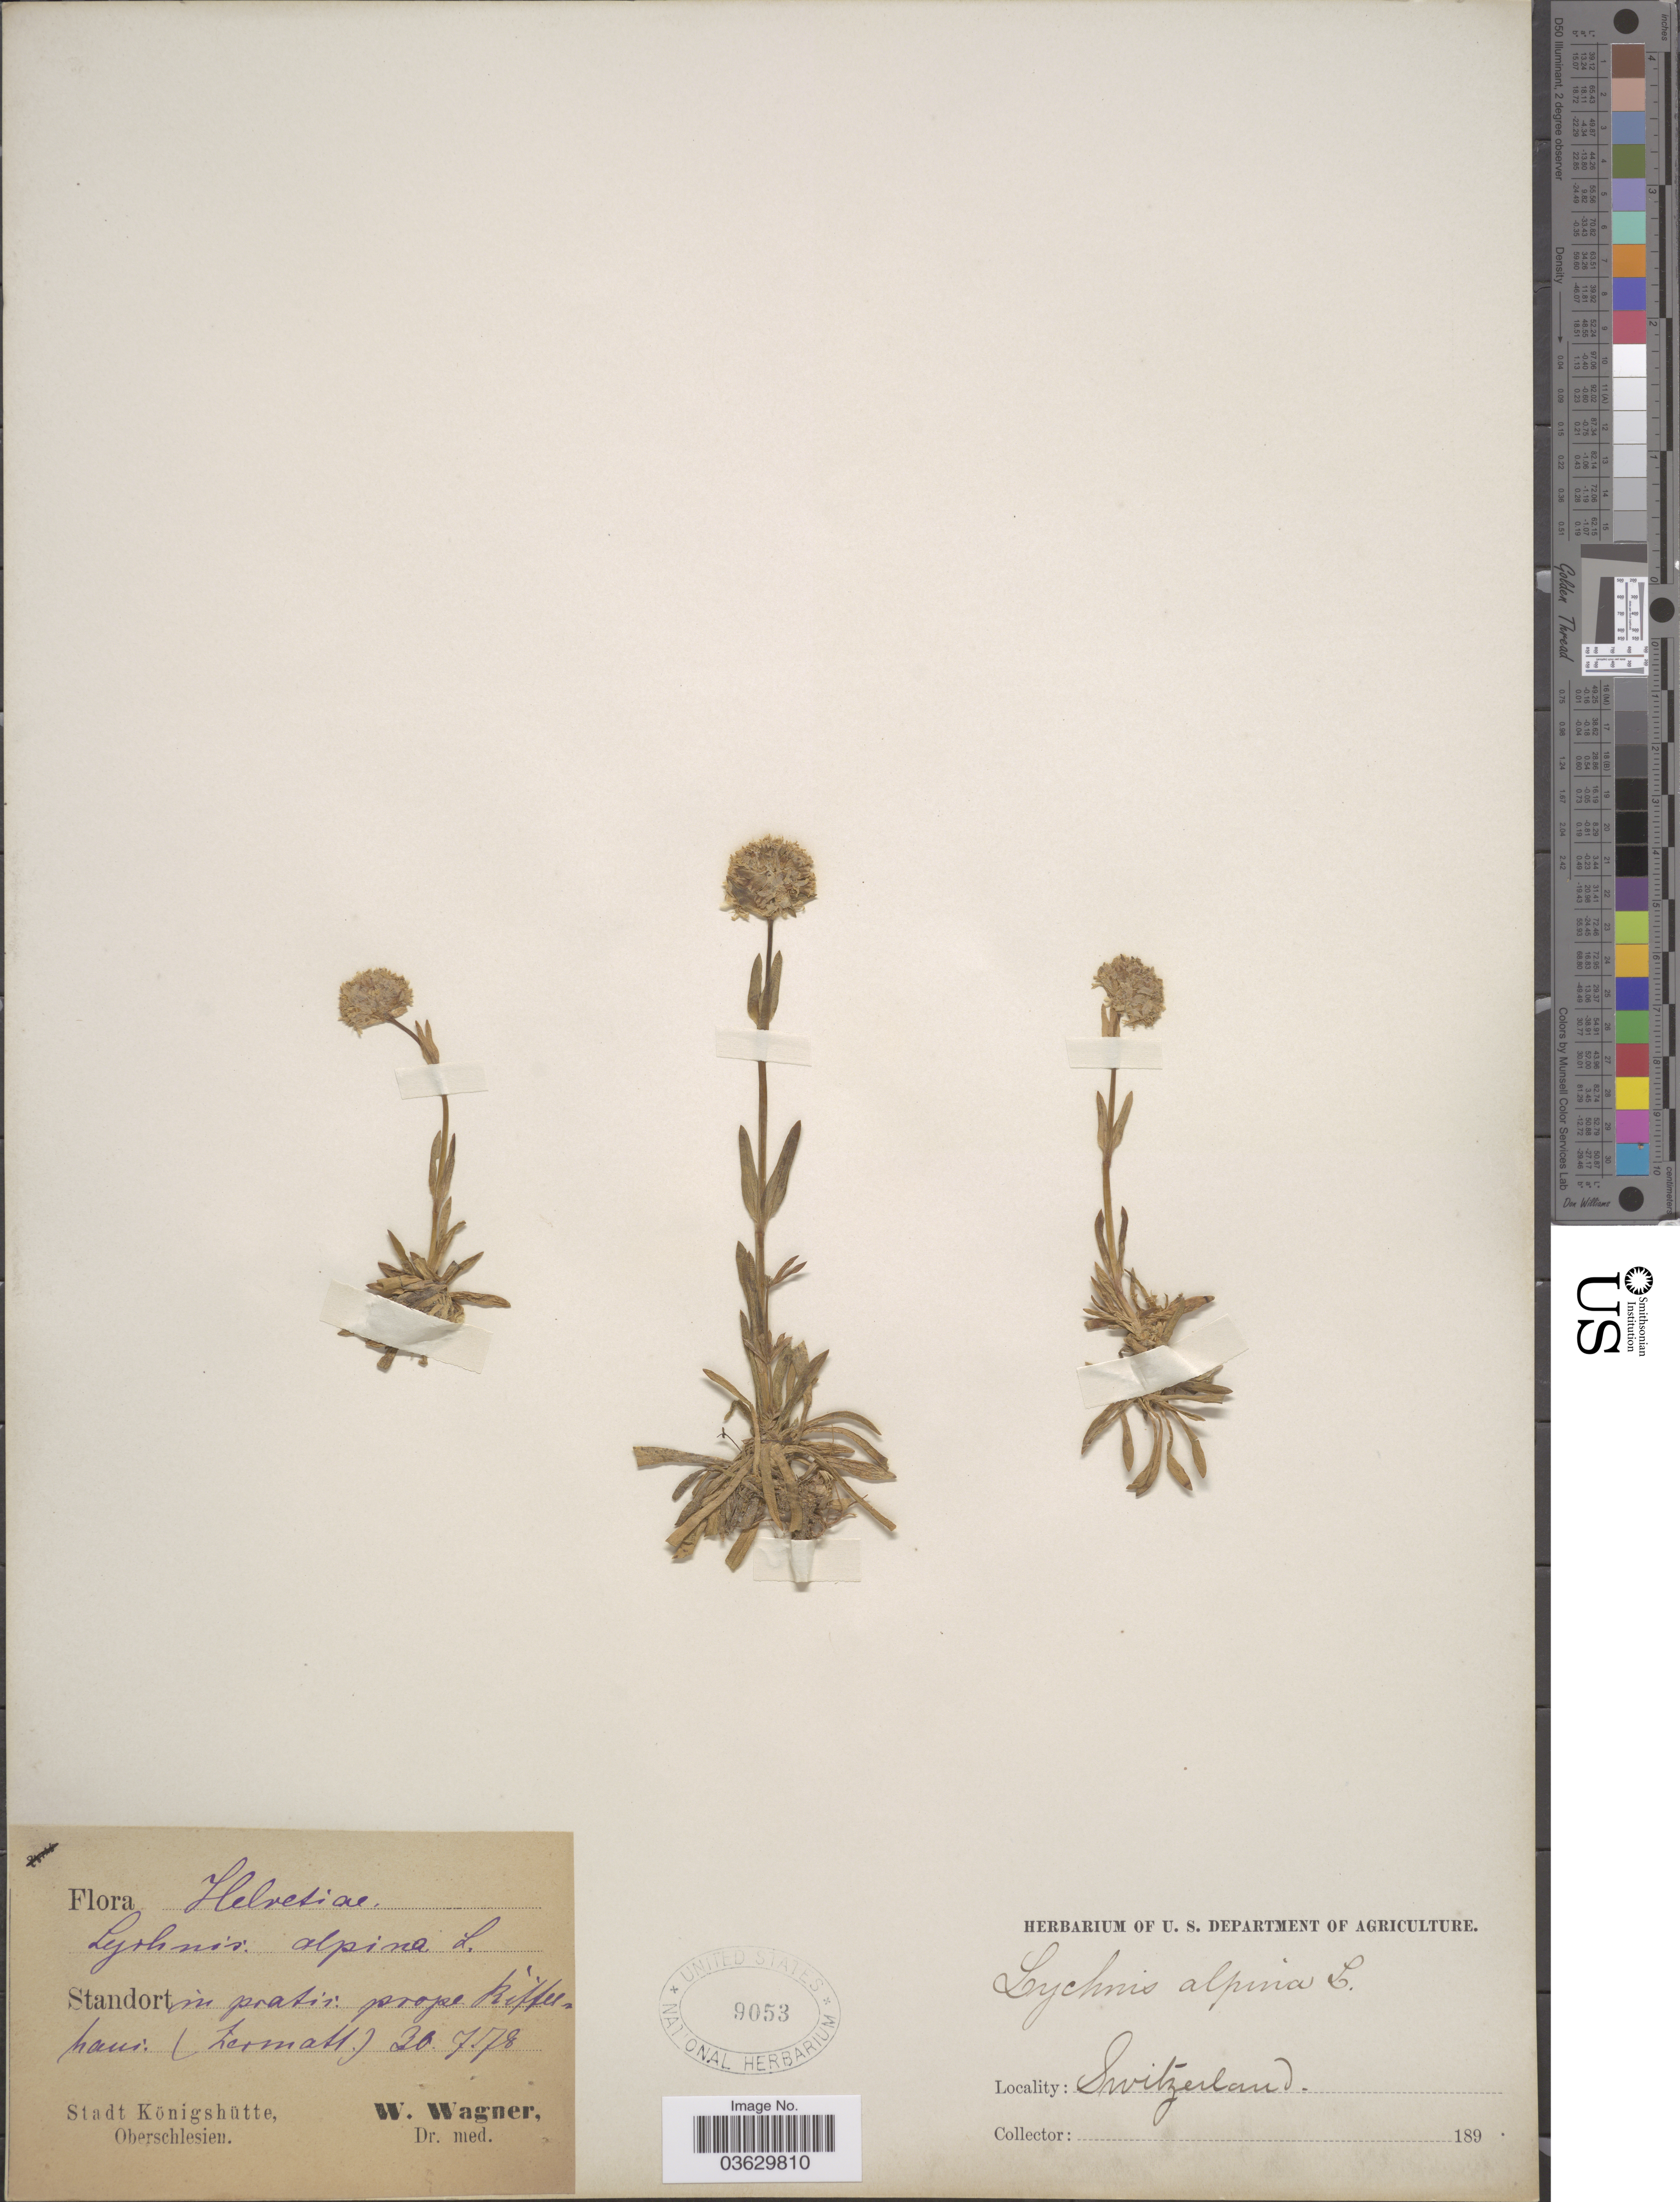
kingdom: Plantae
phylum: Tracheophyta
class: Magnoliopsida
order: Caryophyllales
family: Caryophyllaceae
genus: Viscaria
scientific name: Viscaria alpina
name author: (L.) G. Don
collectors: W. Wagner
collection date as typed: Transcribed d/m/y: 30/7/78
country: Switzerland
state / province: Valais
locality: Helvetica. Standort in pratis prope Riffes haus. (Zermatt.).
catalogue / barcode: US 9053